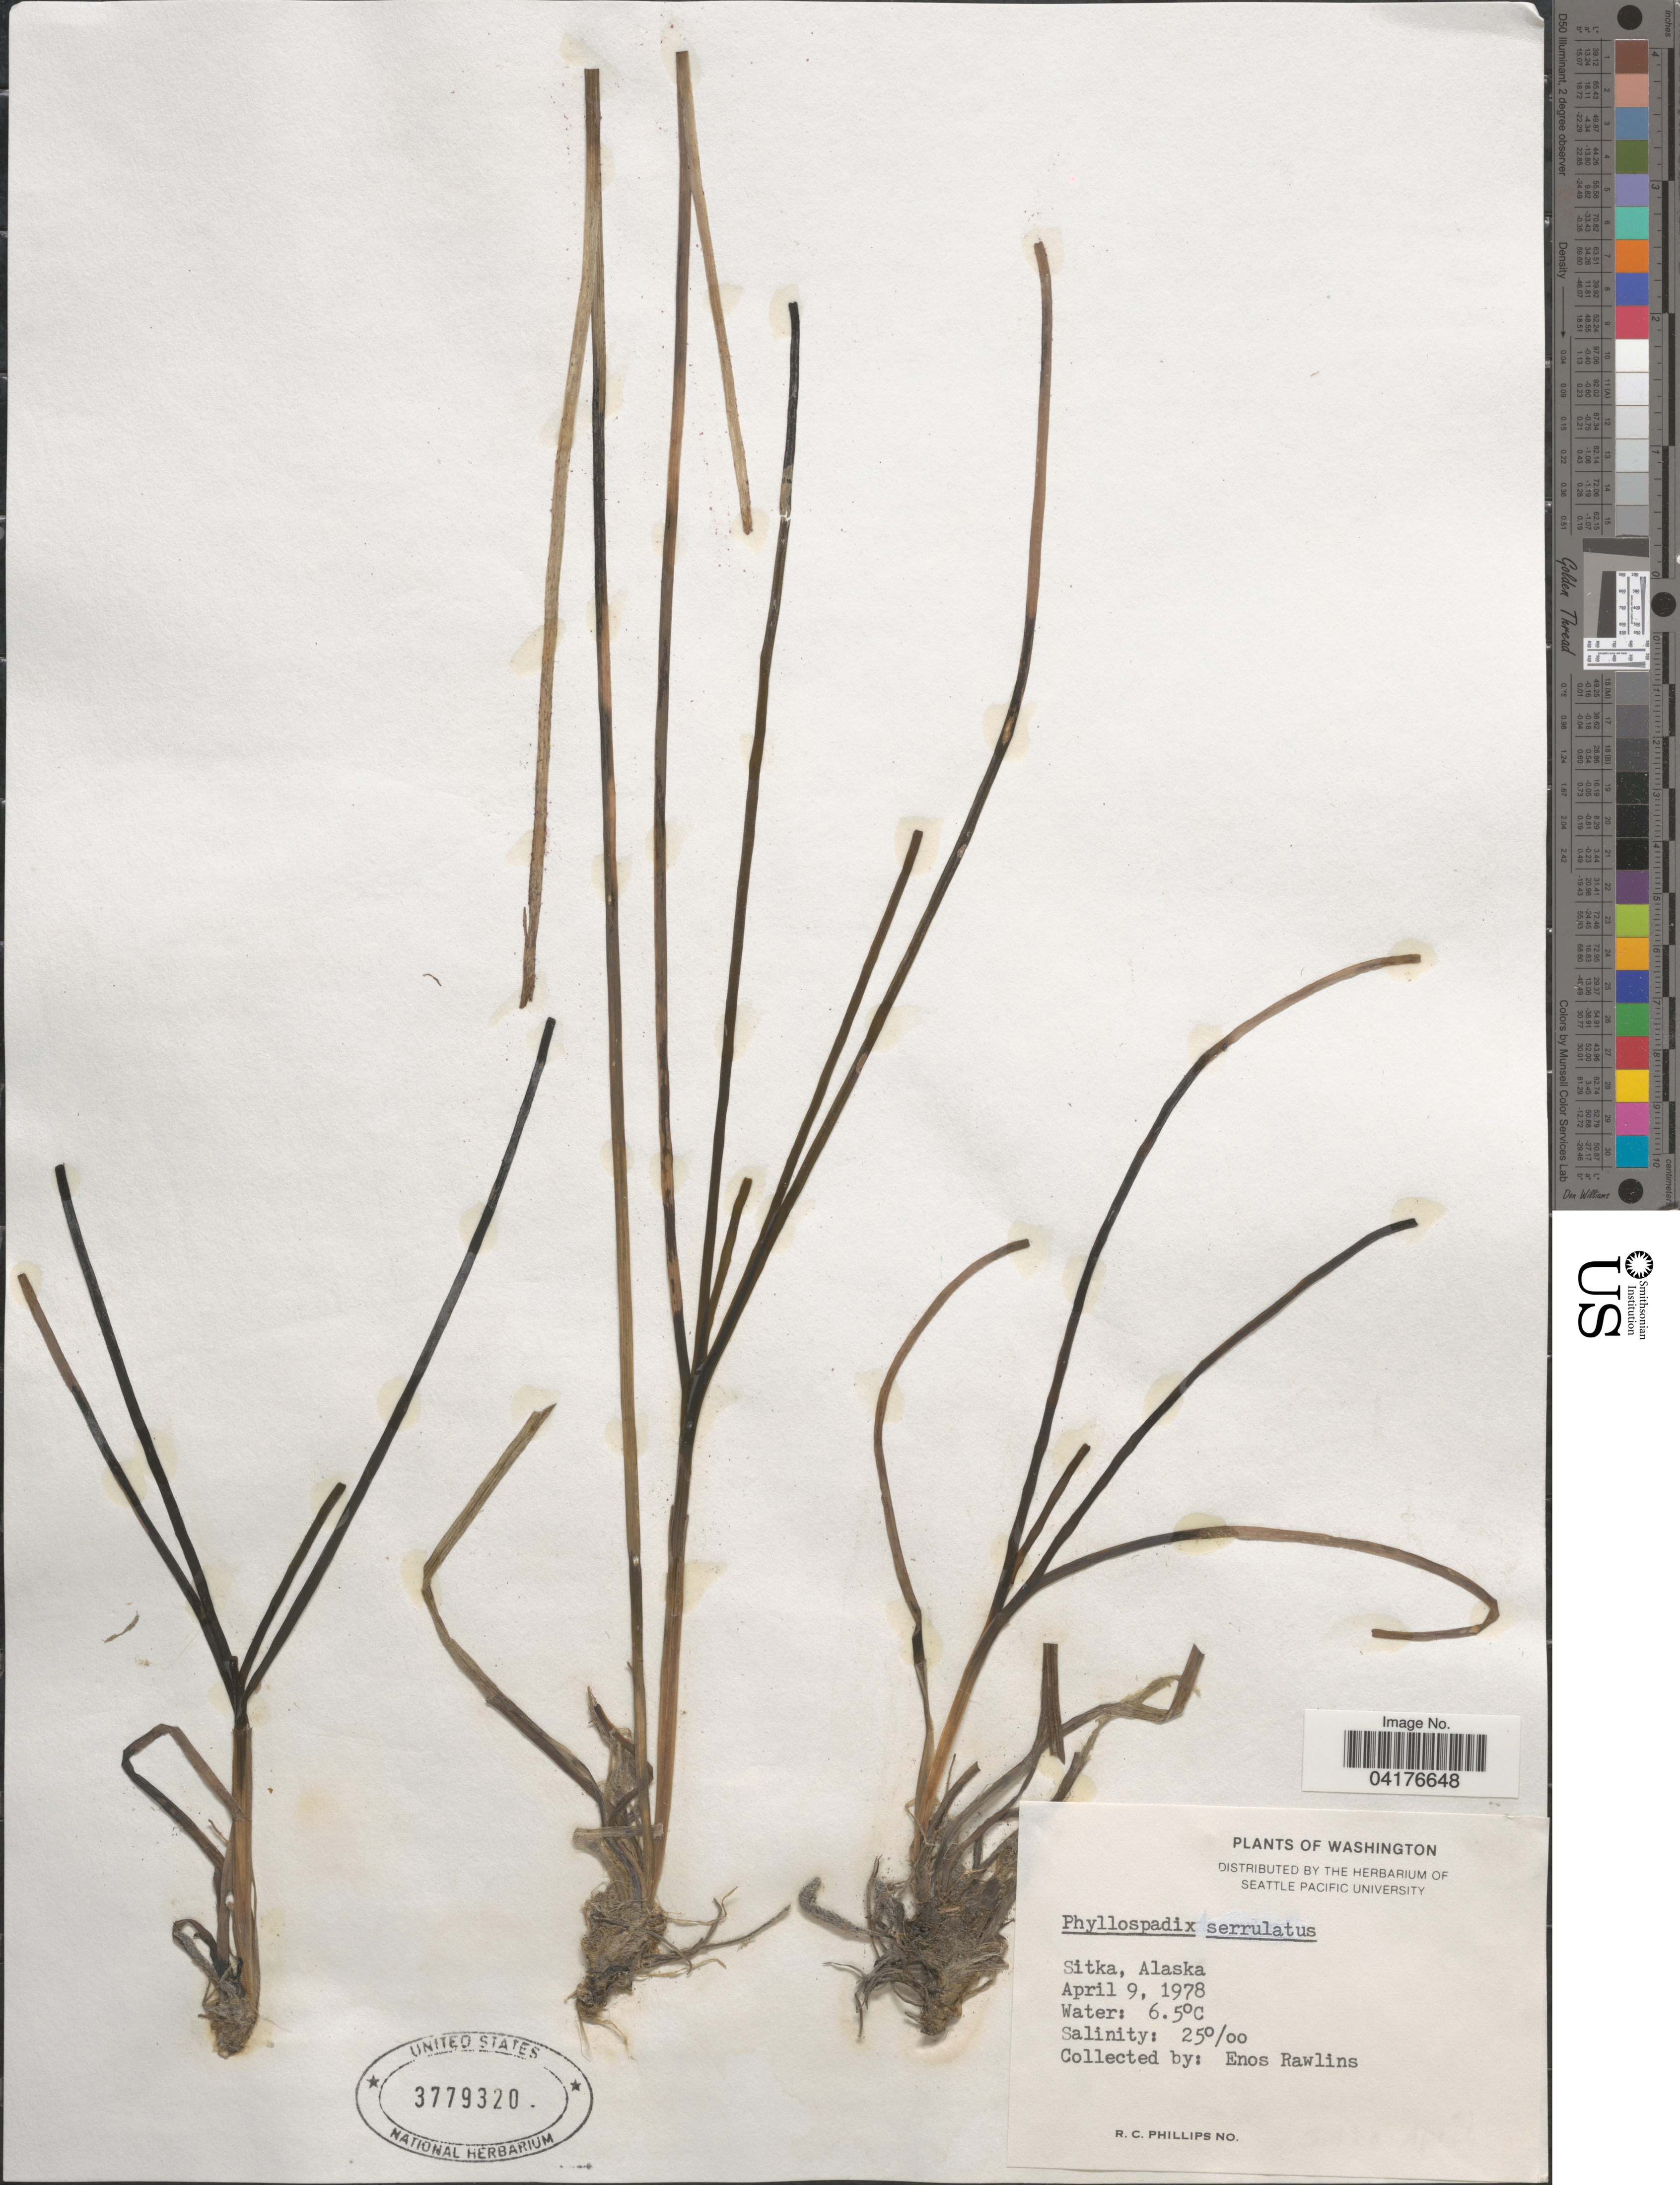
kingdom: Plantae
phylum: Tracheophyta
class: Liliopsida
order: Alismatales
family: Zosteraceae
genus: Phyllospadix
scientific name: Phyllospadix serrulatus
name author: Rupr.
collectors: E. Rawlins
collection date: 1978-04-09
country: United States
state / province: Alaska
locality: Sitka.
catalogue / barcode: US 3779320